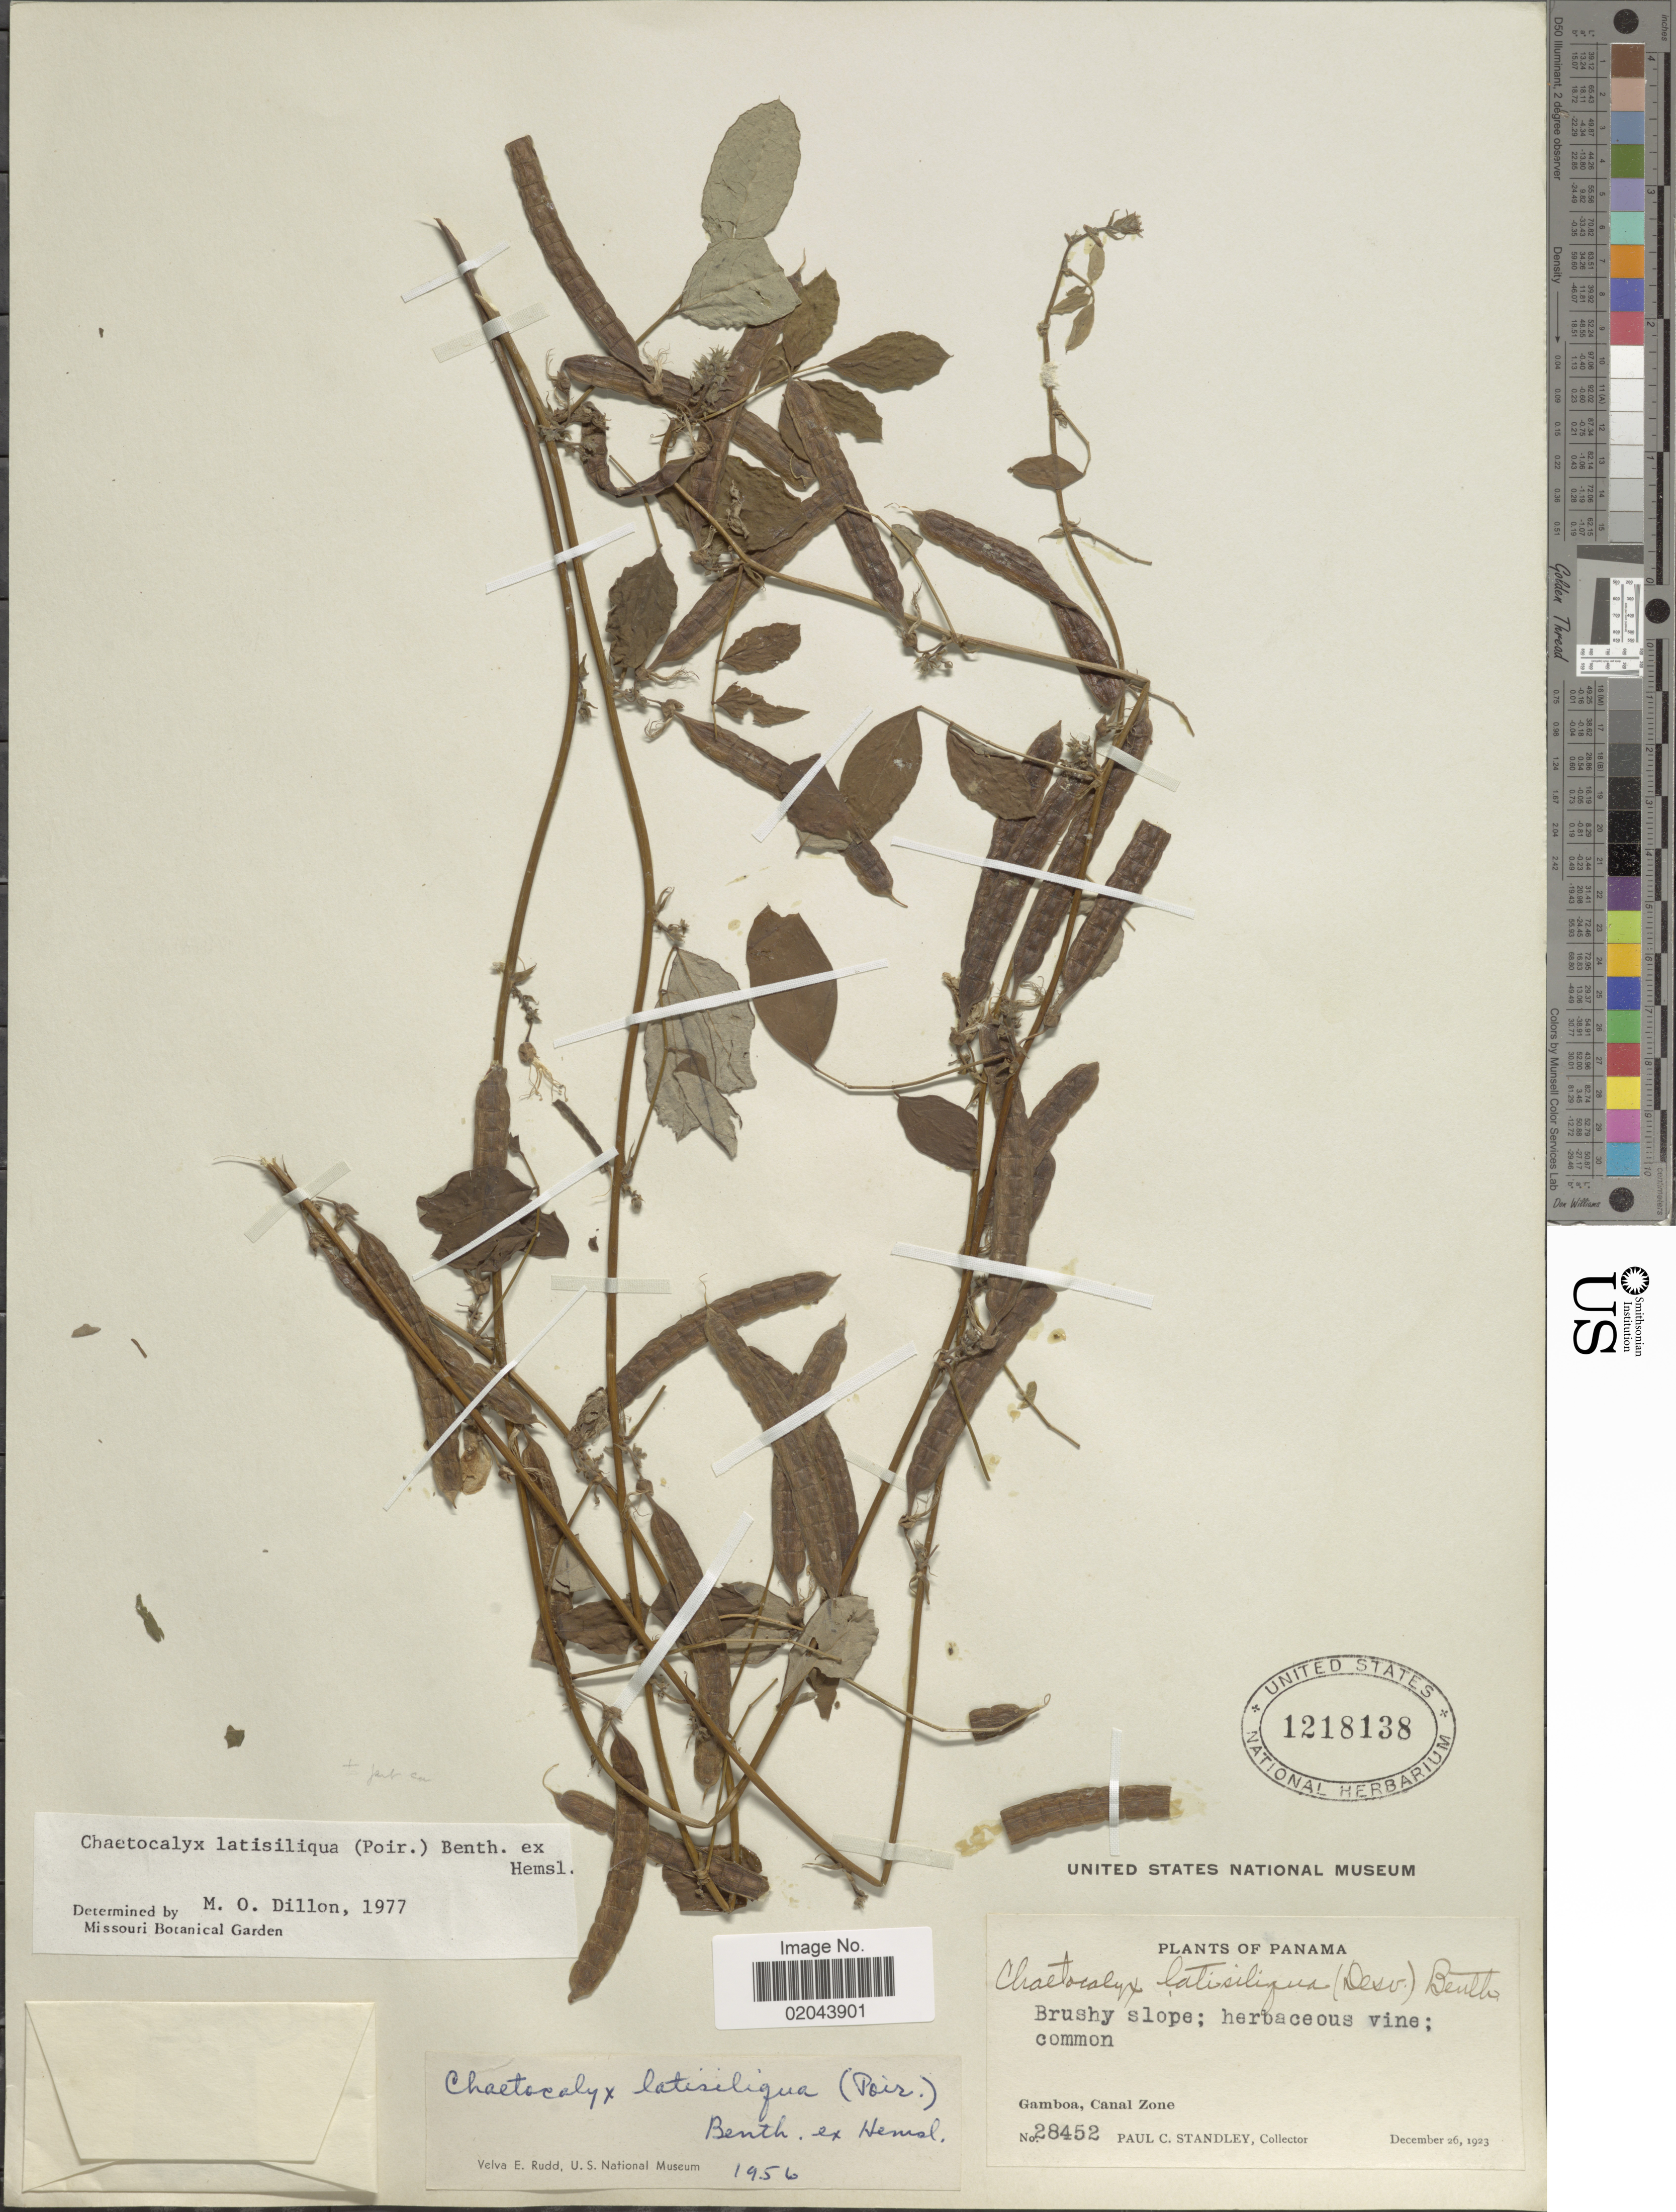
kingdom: Plantae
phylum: Tracheophyta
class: Magnoliopsida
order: Fabales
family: Fabaceae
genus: Chaetocalyx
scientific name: Chaetocalyx latisiliqua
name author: (Poir.) Benth. ex Hemsl.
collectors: P. C. Standley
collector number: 28452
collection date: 1923-12-26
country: Panama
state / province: Colón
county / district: Canal Zone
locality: Gamboa, Canal Zone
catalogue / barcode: US 1218138